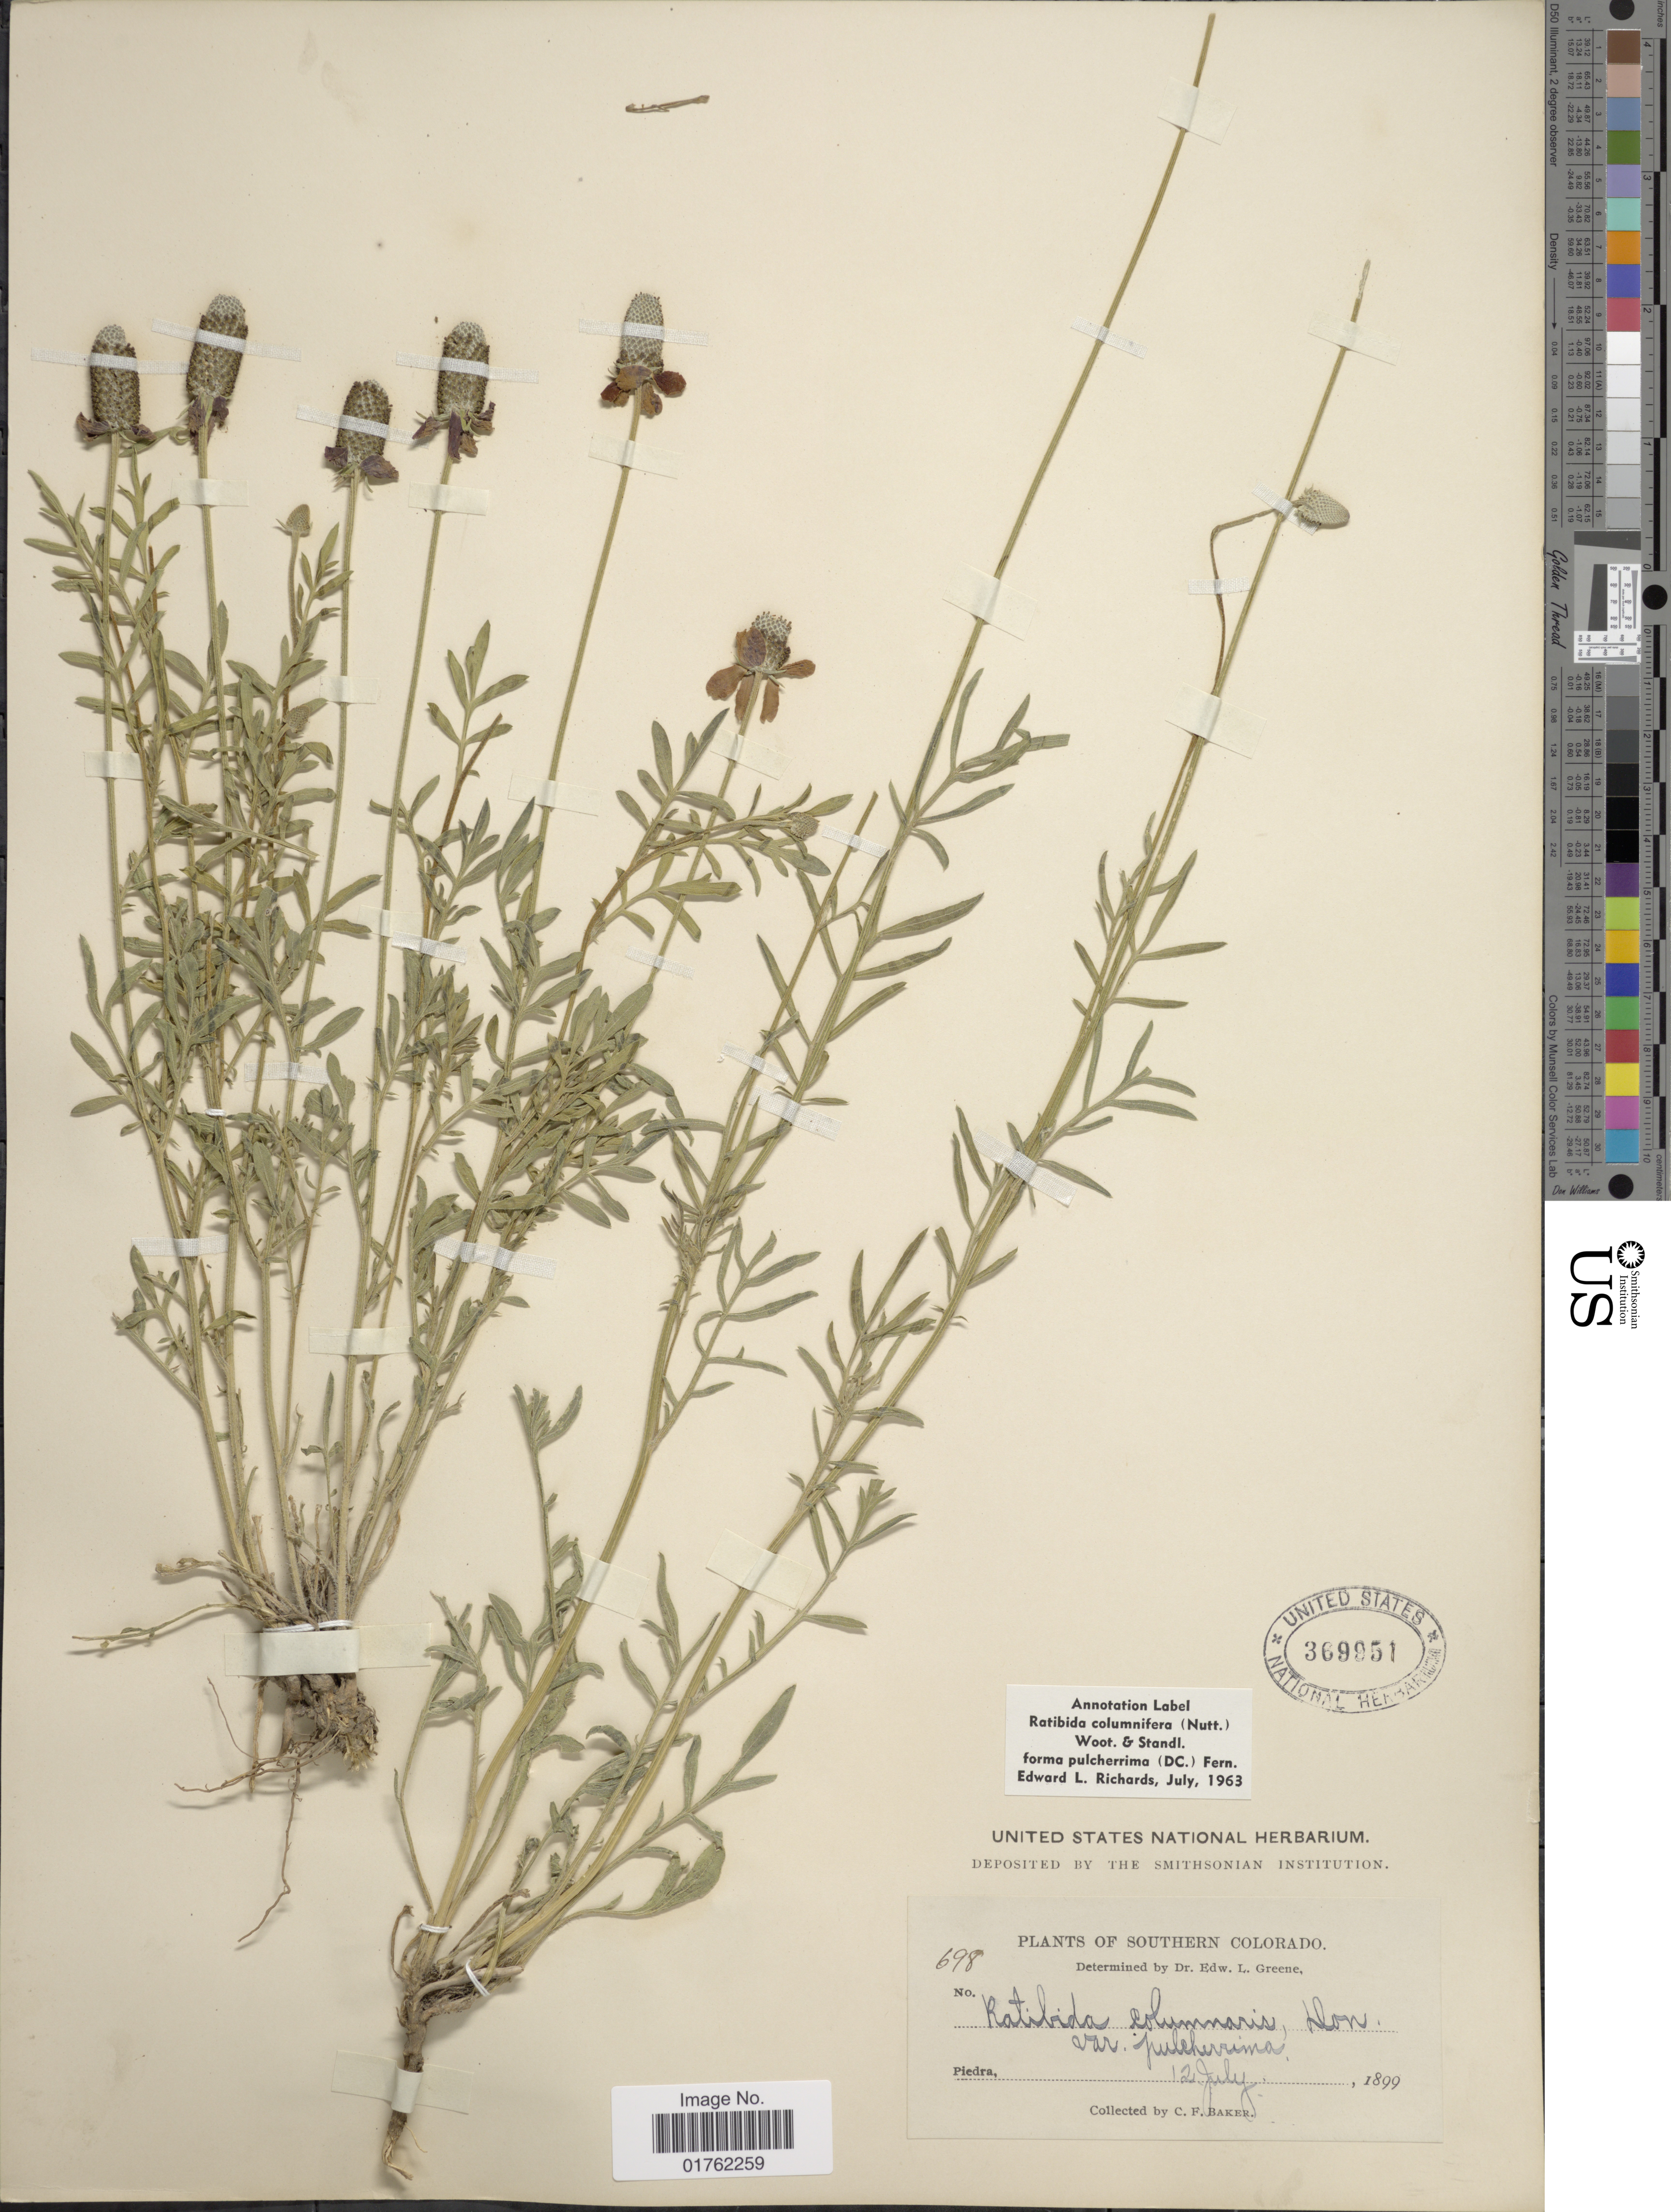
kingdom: Plantae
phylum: Tracheophyta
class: Magnoliopsida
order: Asterales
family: Asteraceae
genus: Ratibida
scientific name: Ratibida columnaris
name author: (Pursh) D. Don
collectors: C. F. Baker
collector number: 698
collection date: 1899-07-12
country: United States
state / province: Colorado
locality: Southern Colorado, Piedra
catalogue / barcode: US 369951